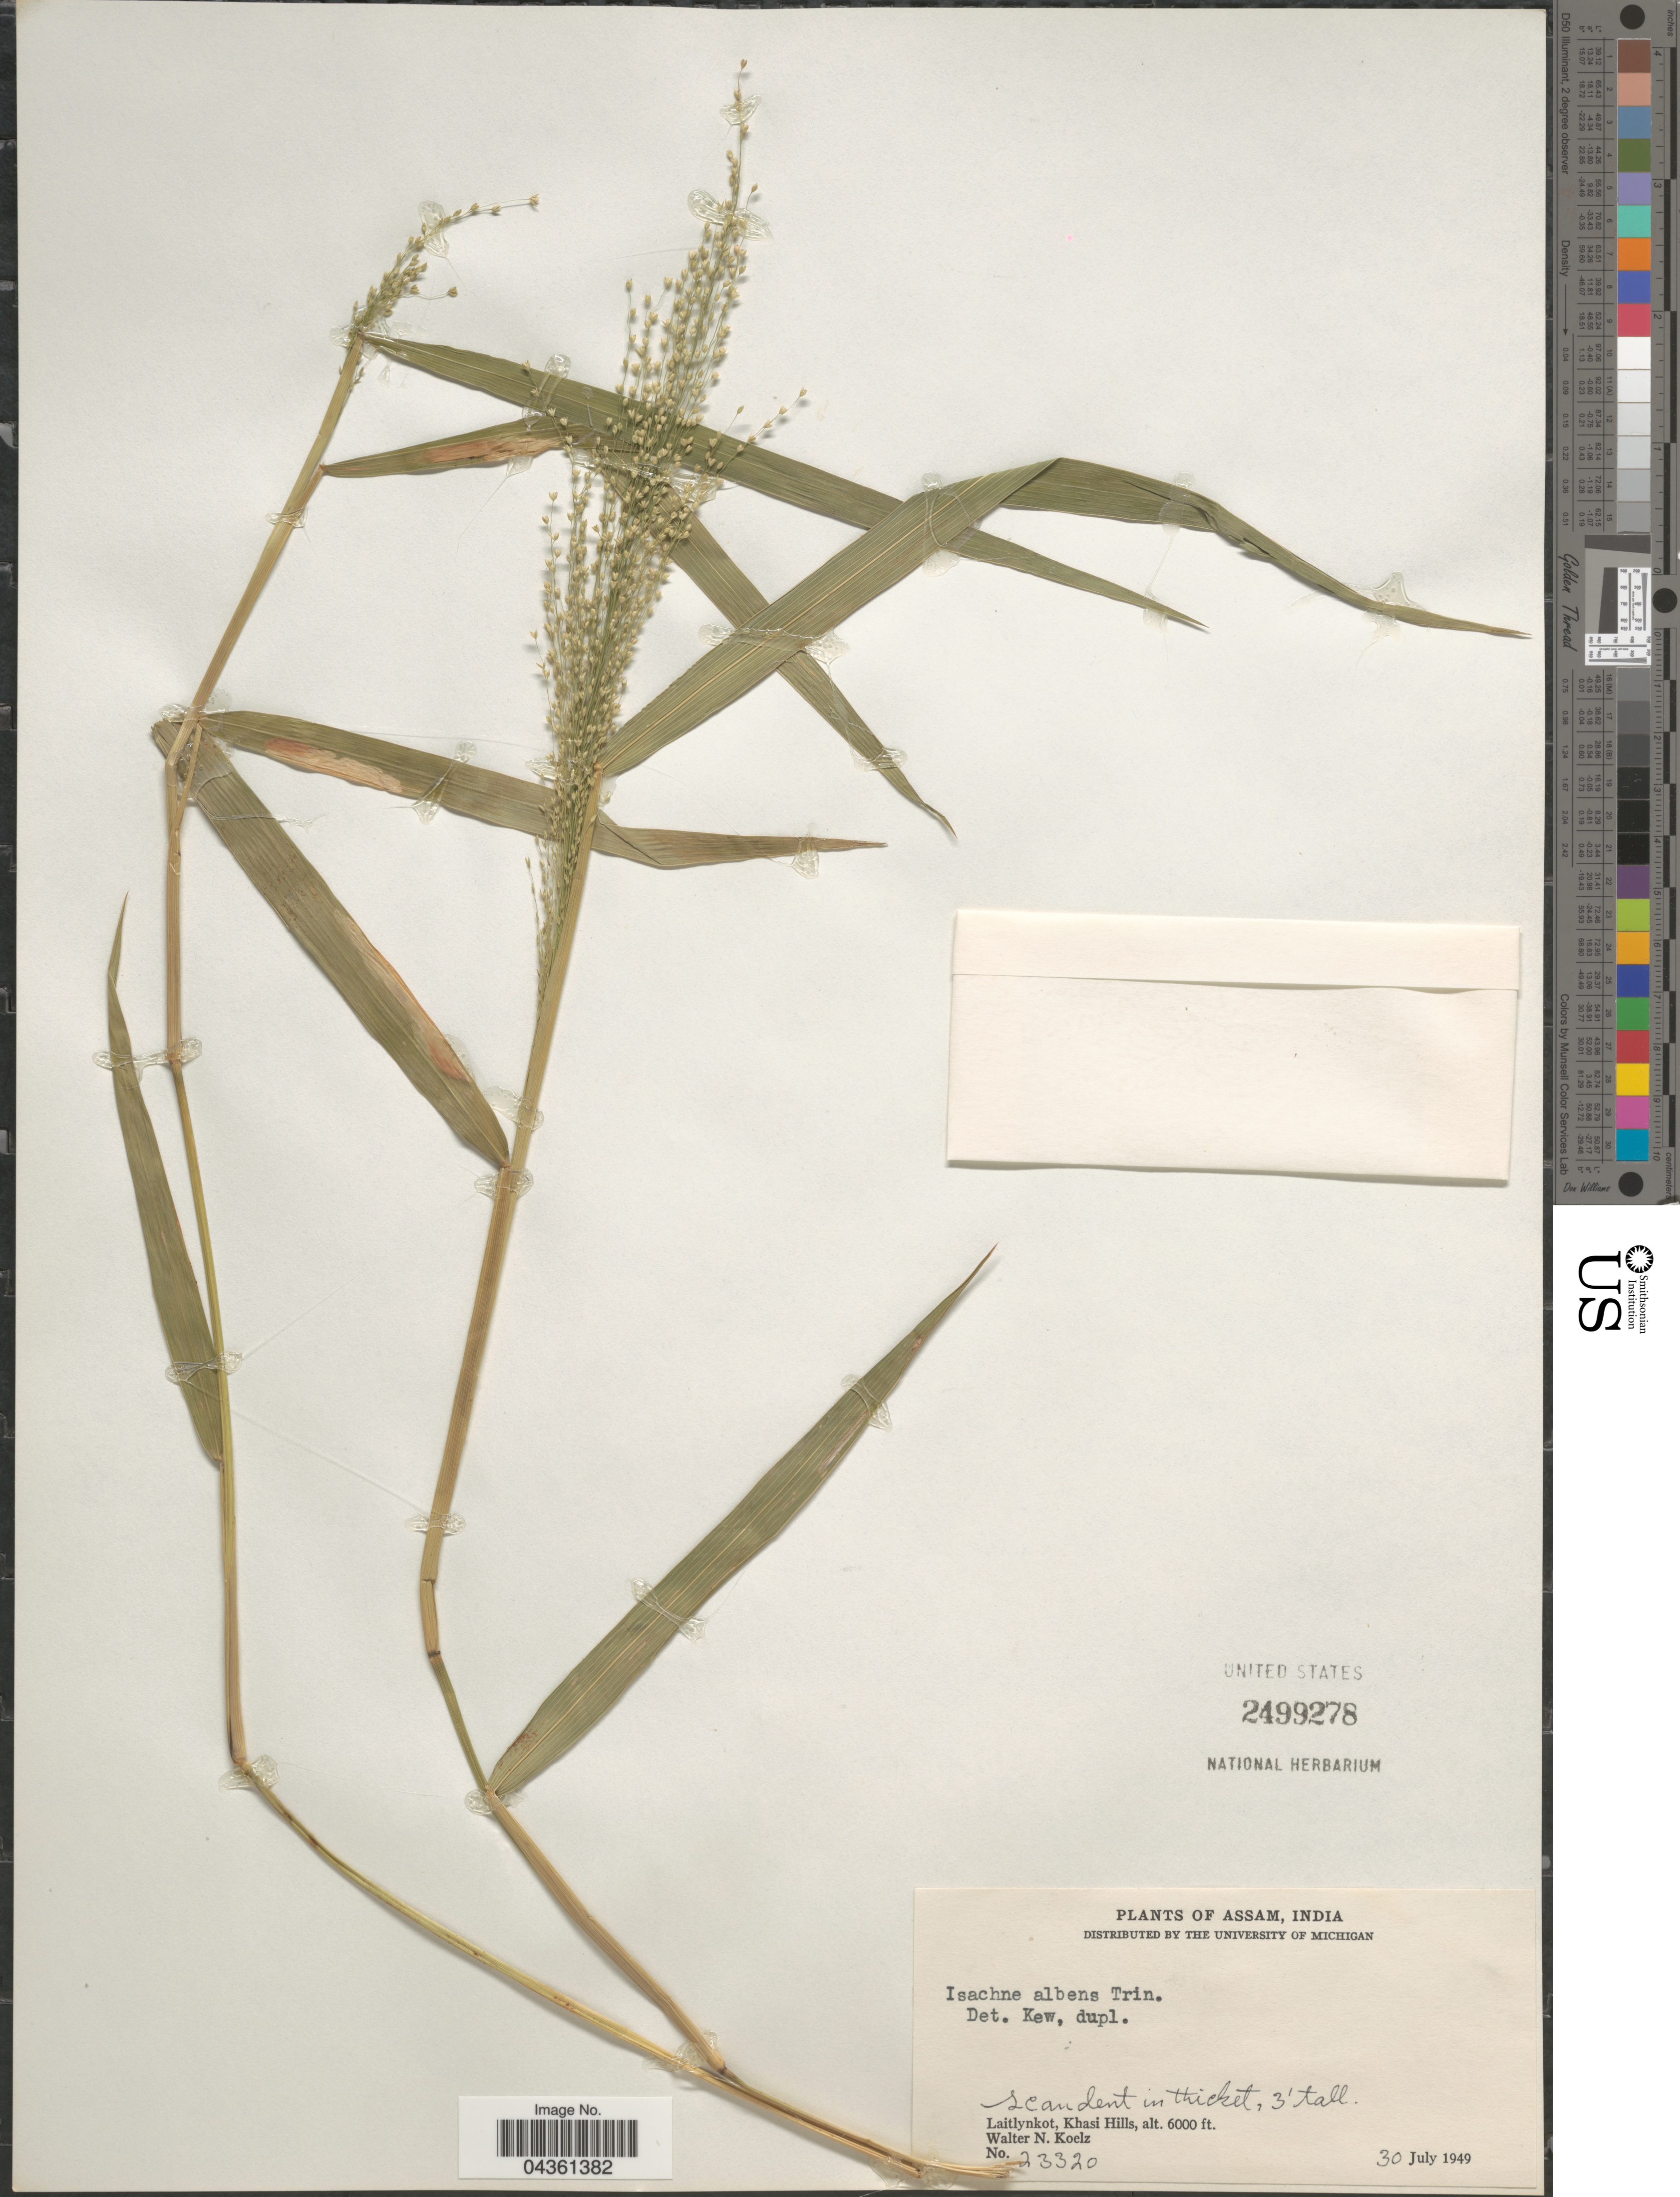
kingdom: Plantae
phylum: Tracheophyta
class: Liliopsida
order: Poales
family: Poaceae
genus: Isachne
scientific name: Isachne albens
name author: Trin.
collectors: W. N. Koelz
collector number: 23320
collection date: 1949-07-30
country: India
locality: Laitlynkot, Khasi Hills.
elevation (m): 1829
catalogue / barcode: US 2499278